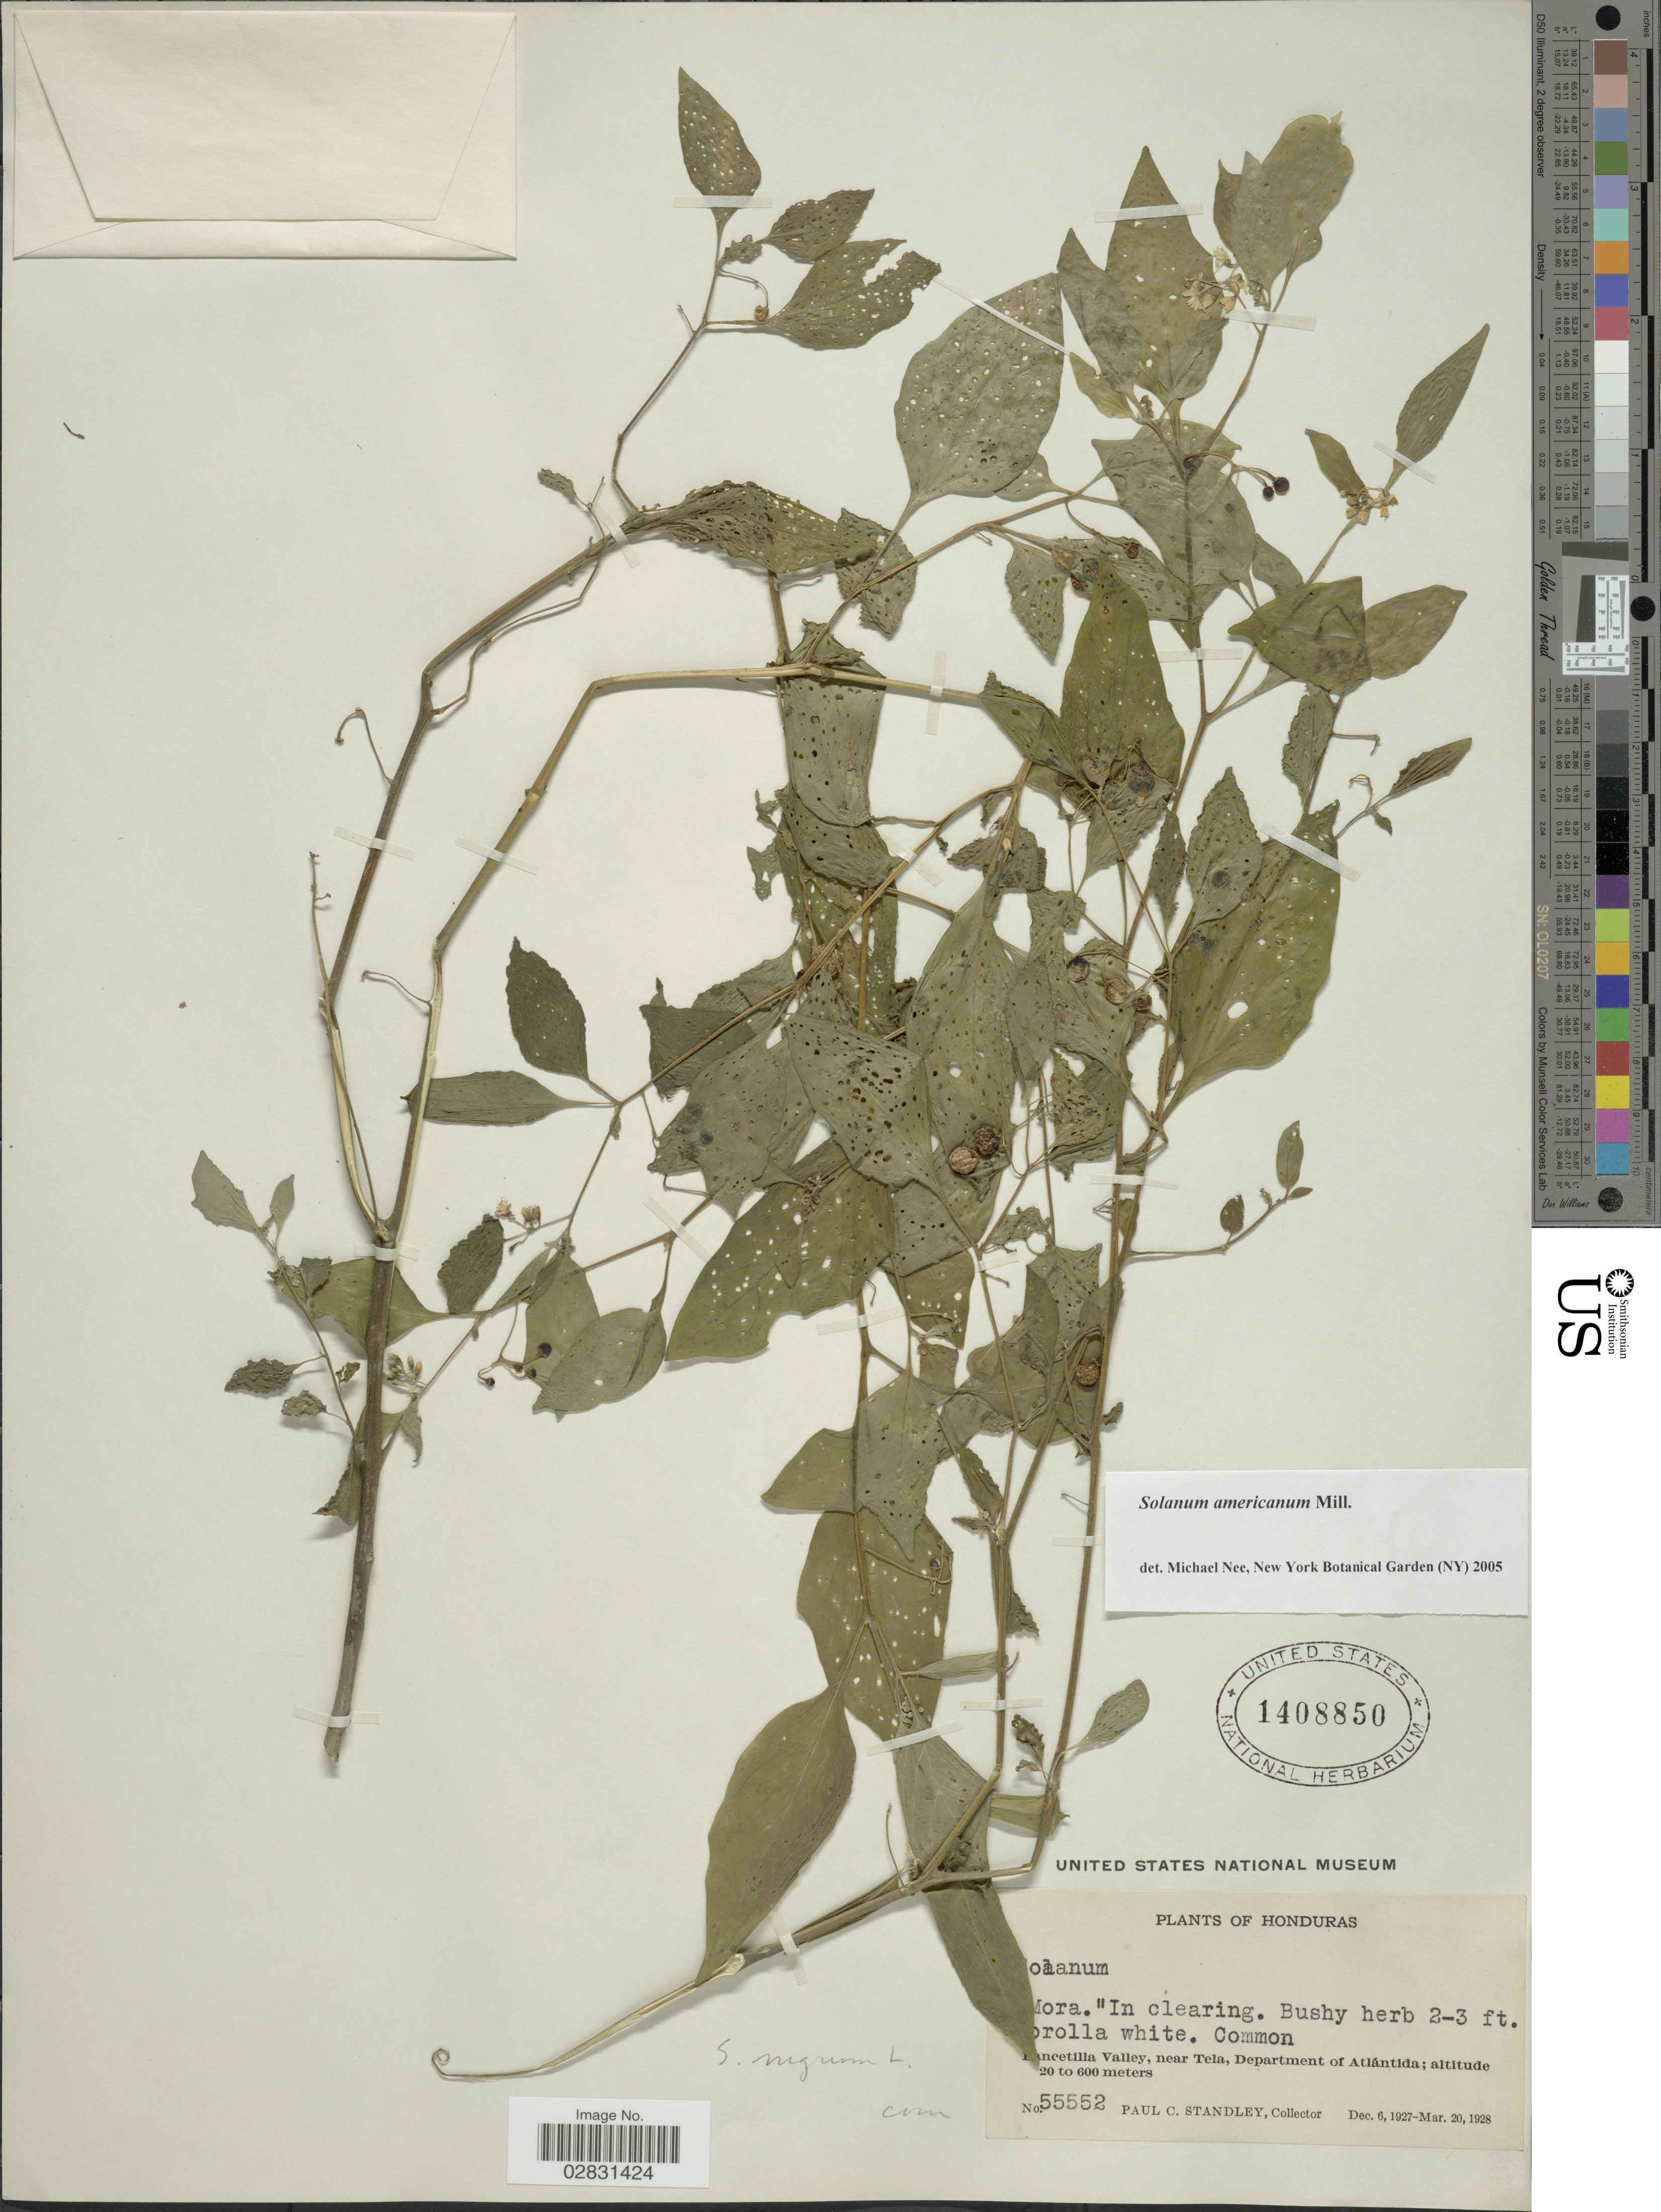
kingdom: Plantae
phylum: Tracheophyta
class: Magnoliopsida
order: Solanales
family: Solanaceae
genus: Solanum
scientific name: Solanum americanum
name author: Mill.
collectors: P. C. Standley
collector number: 55552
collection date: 1927-12-06/1928-03-20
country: Honduras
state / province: Atlántida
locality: Lancetilla Valley, near Tela, Department of Atlántida.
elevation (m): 20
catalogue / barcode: US 1408850